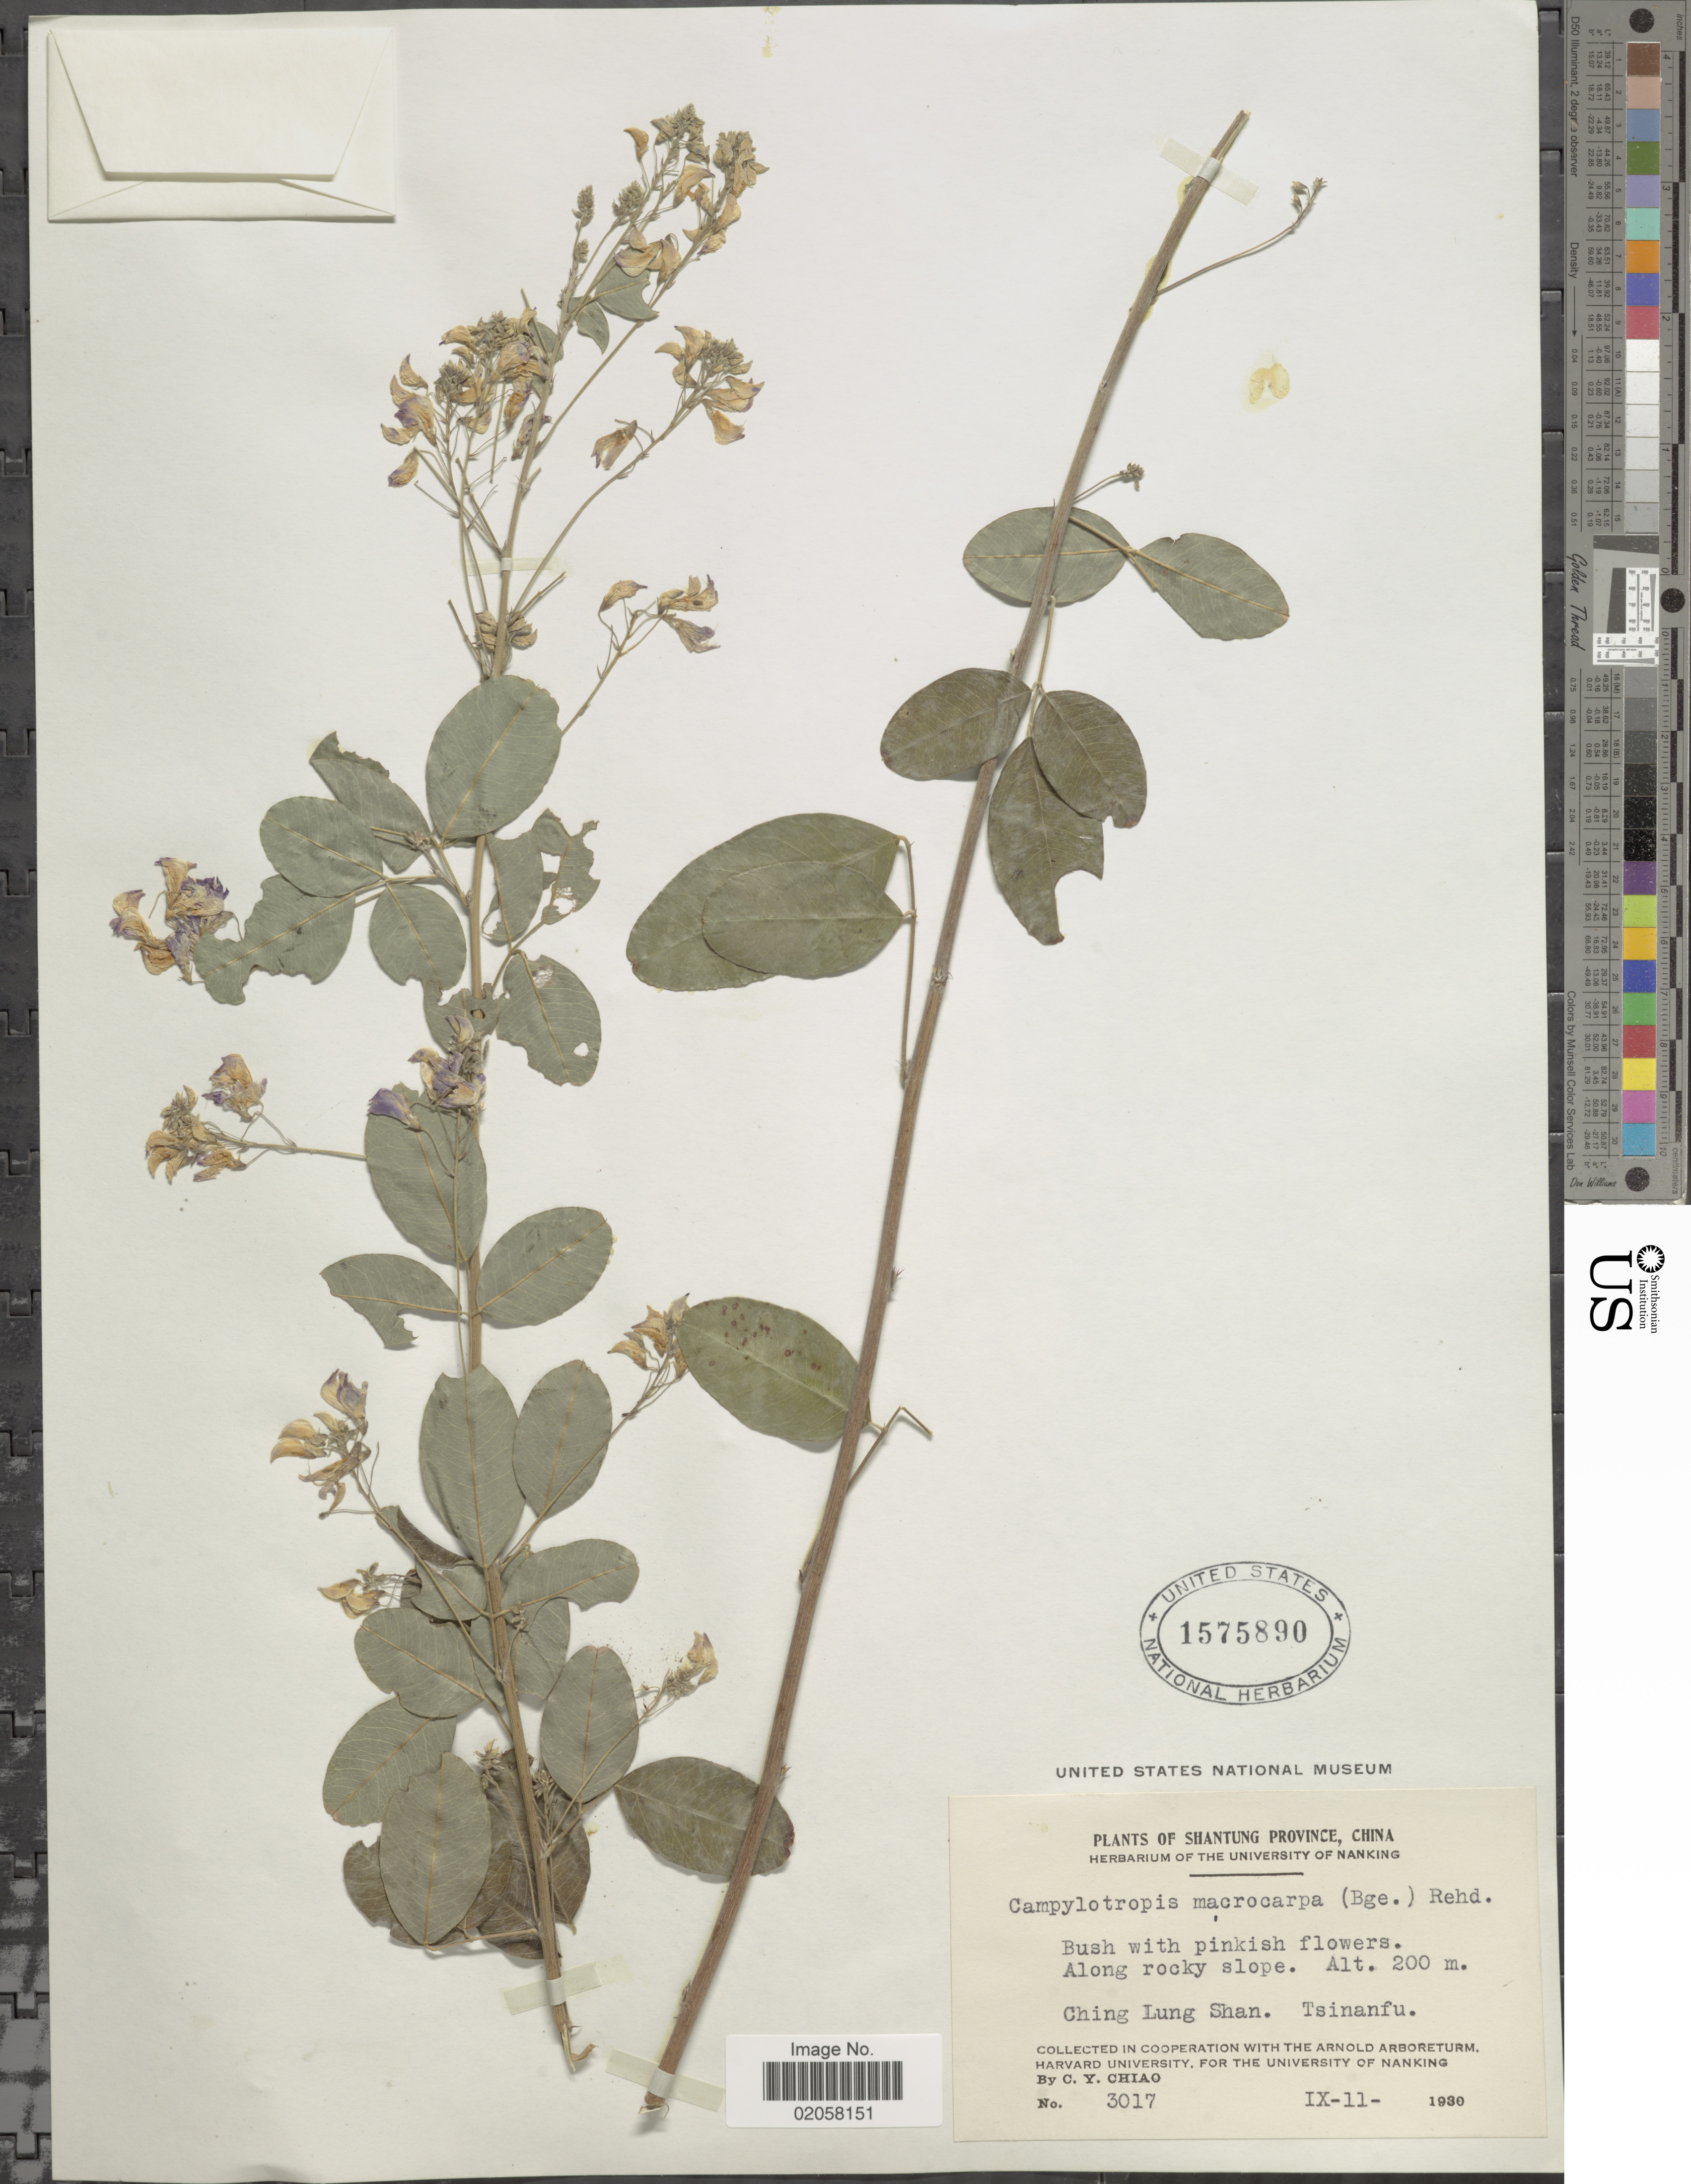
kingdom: Plantae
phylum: Tracheophyta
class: Magnoliopsida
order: Fabales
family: Fabaceae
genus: Campylotropis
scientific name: Campylotropis macrocarpa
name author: H. Ohashi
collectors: C. Y. Chiao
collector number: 3017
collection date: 1930-09-11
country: China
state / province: Shandong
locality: Shantung Province, Ching Lung Shan. Tsinanfu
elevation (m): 200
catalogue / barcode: US 1575890